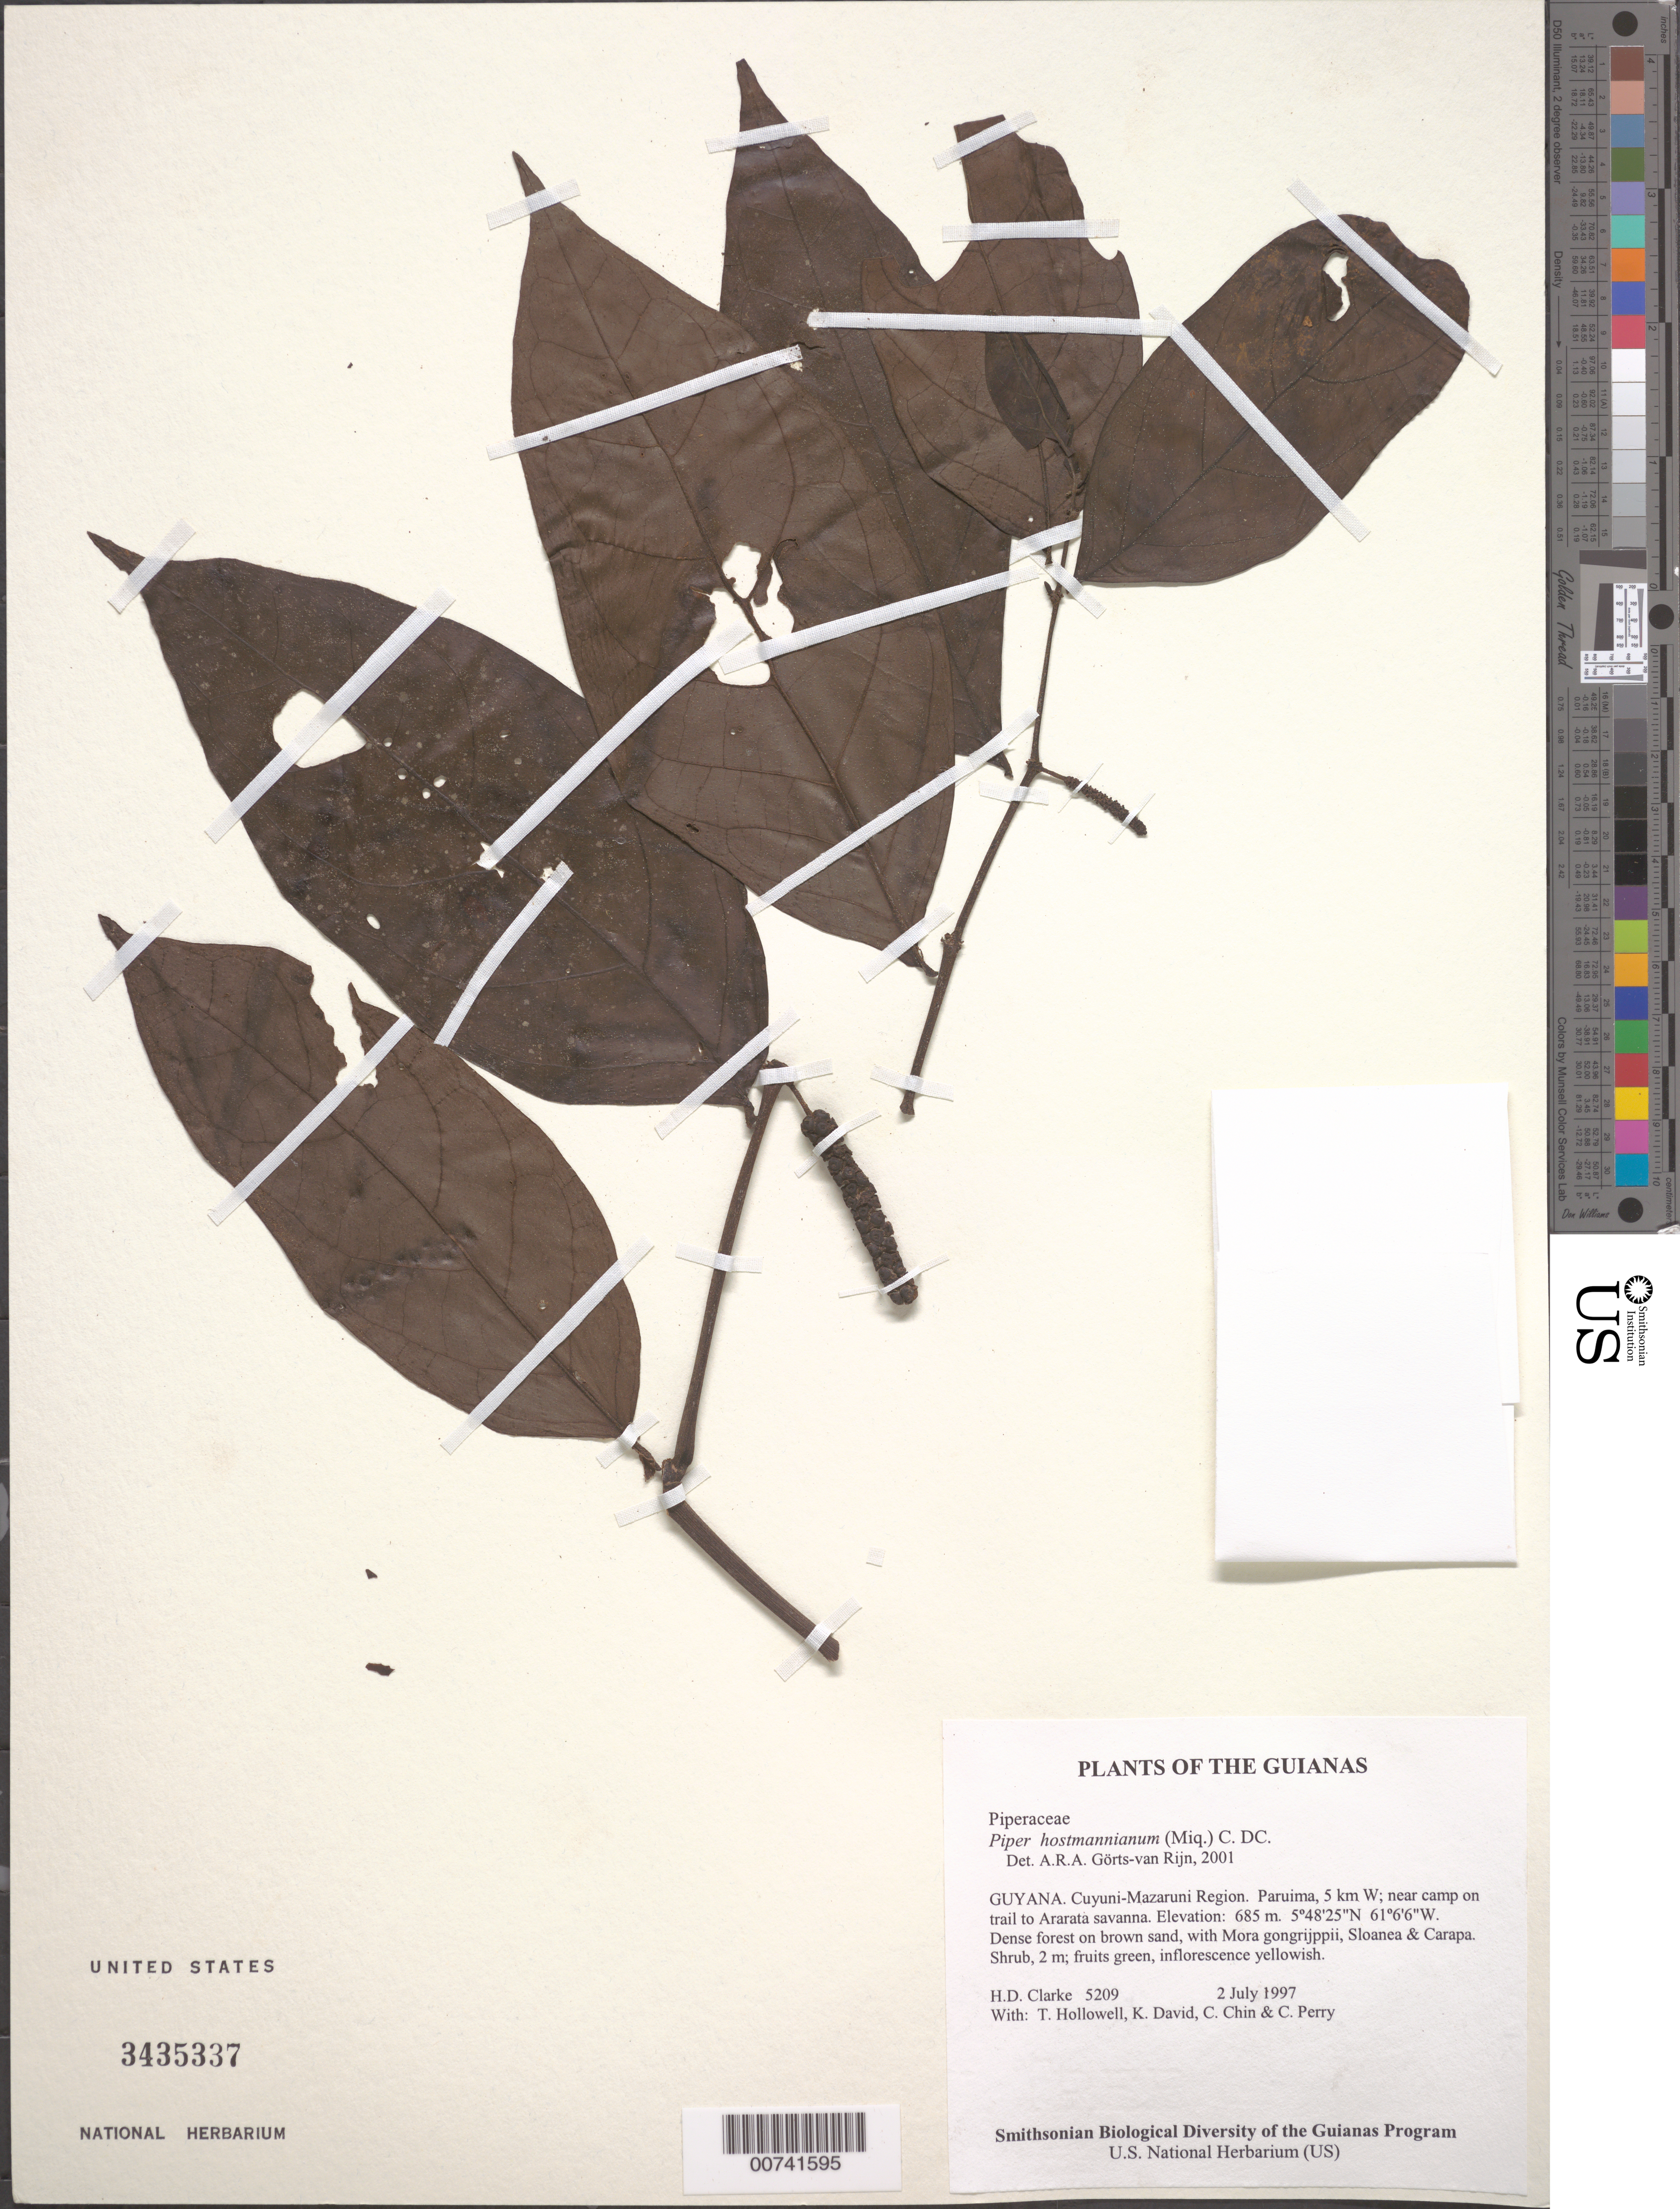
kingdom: Plantae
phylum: Tracheophyta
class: Magnoliopsida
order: Piperales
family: Piperaceae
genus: Piper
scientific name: Piper hostmannianum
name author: (Miq.) C. DC.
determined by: Görts-van Rijn, A. R. A.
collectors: H. D. Clarke, T. Hollowell, K. David, C. Chin & C. Perry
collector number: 5209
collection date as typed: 2 July 1997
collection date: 1997-07-02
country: Guyana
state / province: Cuyuni-Mazaruni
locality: Paruima, 5 km W; near camp on trail to Ararata savanna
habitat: Dense forest on brown sand, with Mora gongrijppii, Sloanea & Carapa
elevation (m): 685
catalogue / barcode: US 3435337